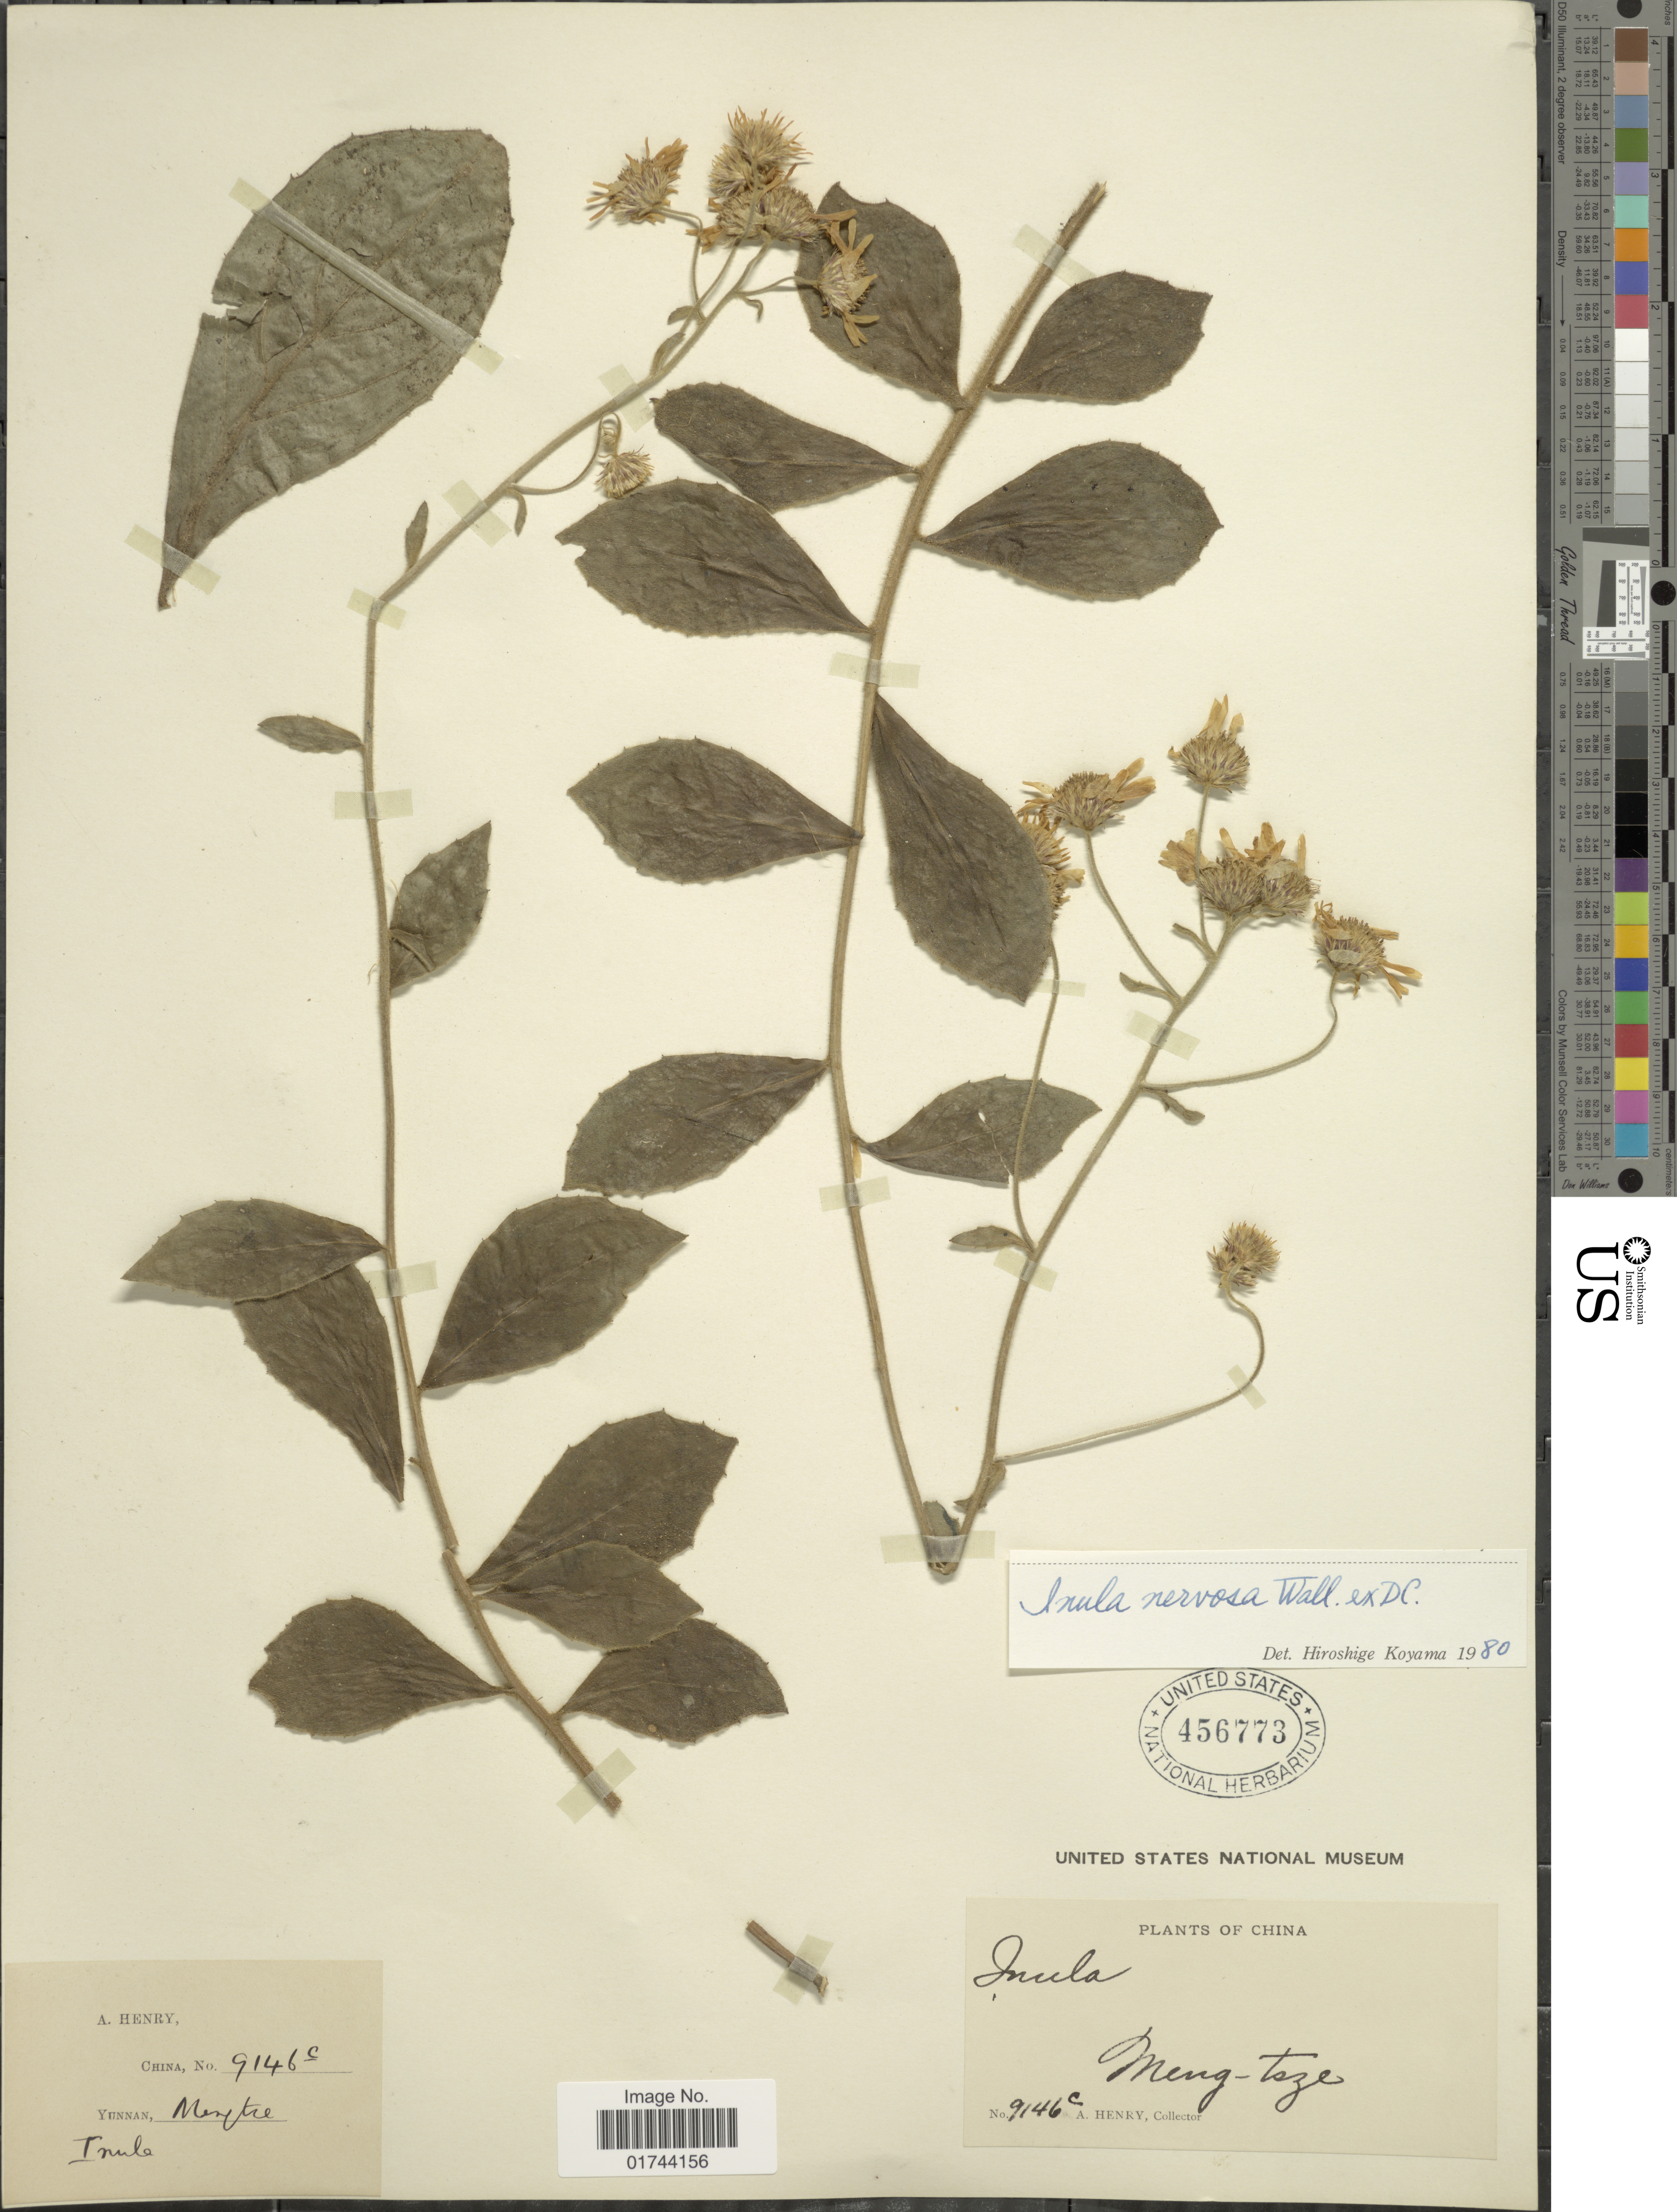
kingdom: Plantae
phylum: Tracheophyta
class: Magnoliopsida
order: Asterales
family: Asteraceae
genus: Inula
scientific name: Inula nervosa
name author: Wall. ex DC.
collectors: A. Henry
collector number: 9146 C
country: China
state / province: Yunnan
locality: Meng-tze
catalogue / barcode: US 456773